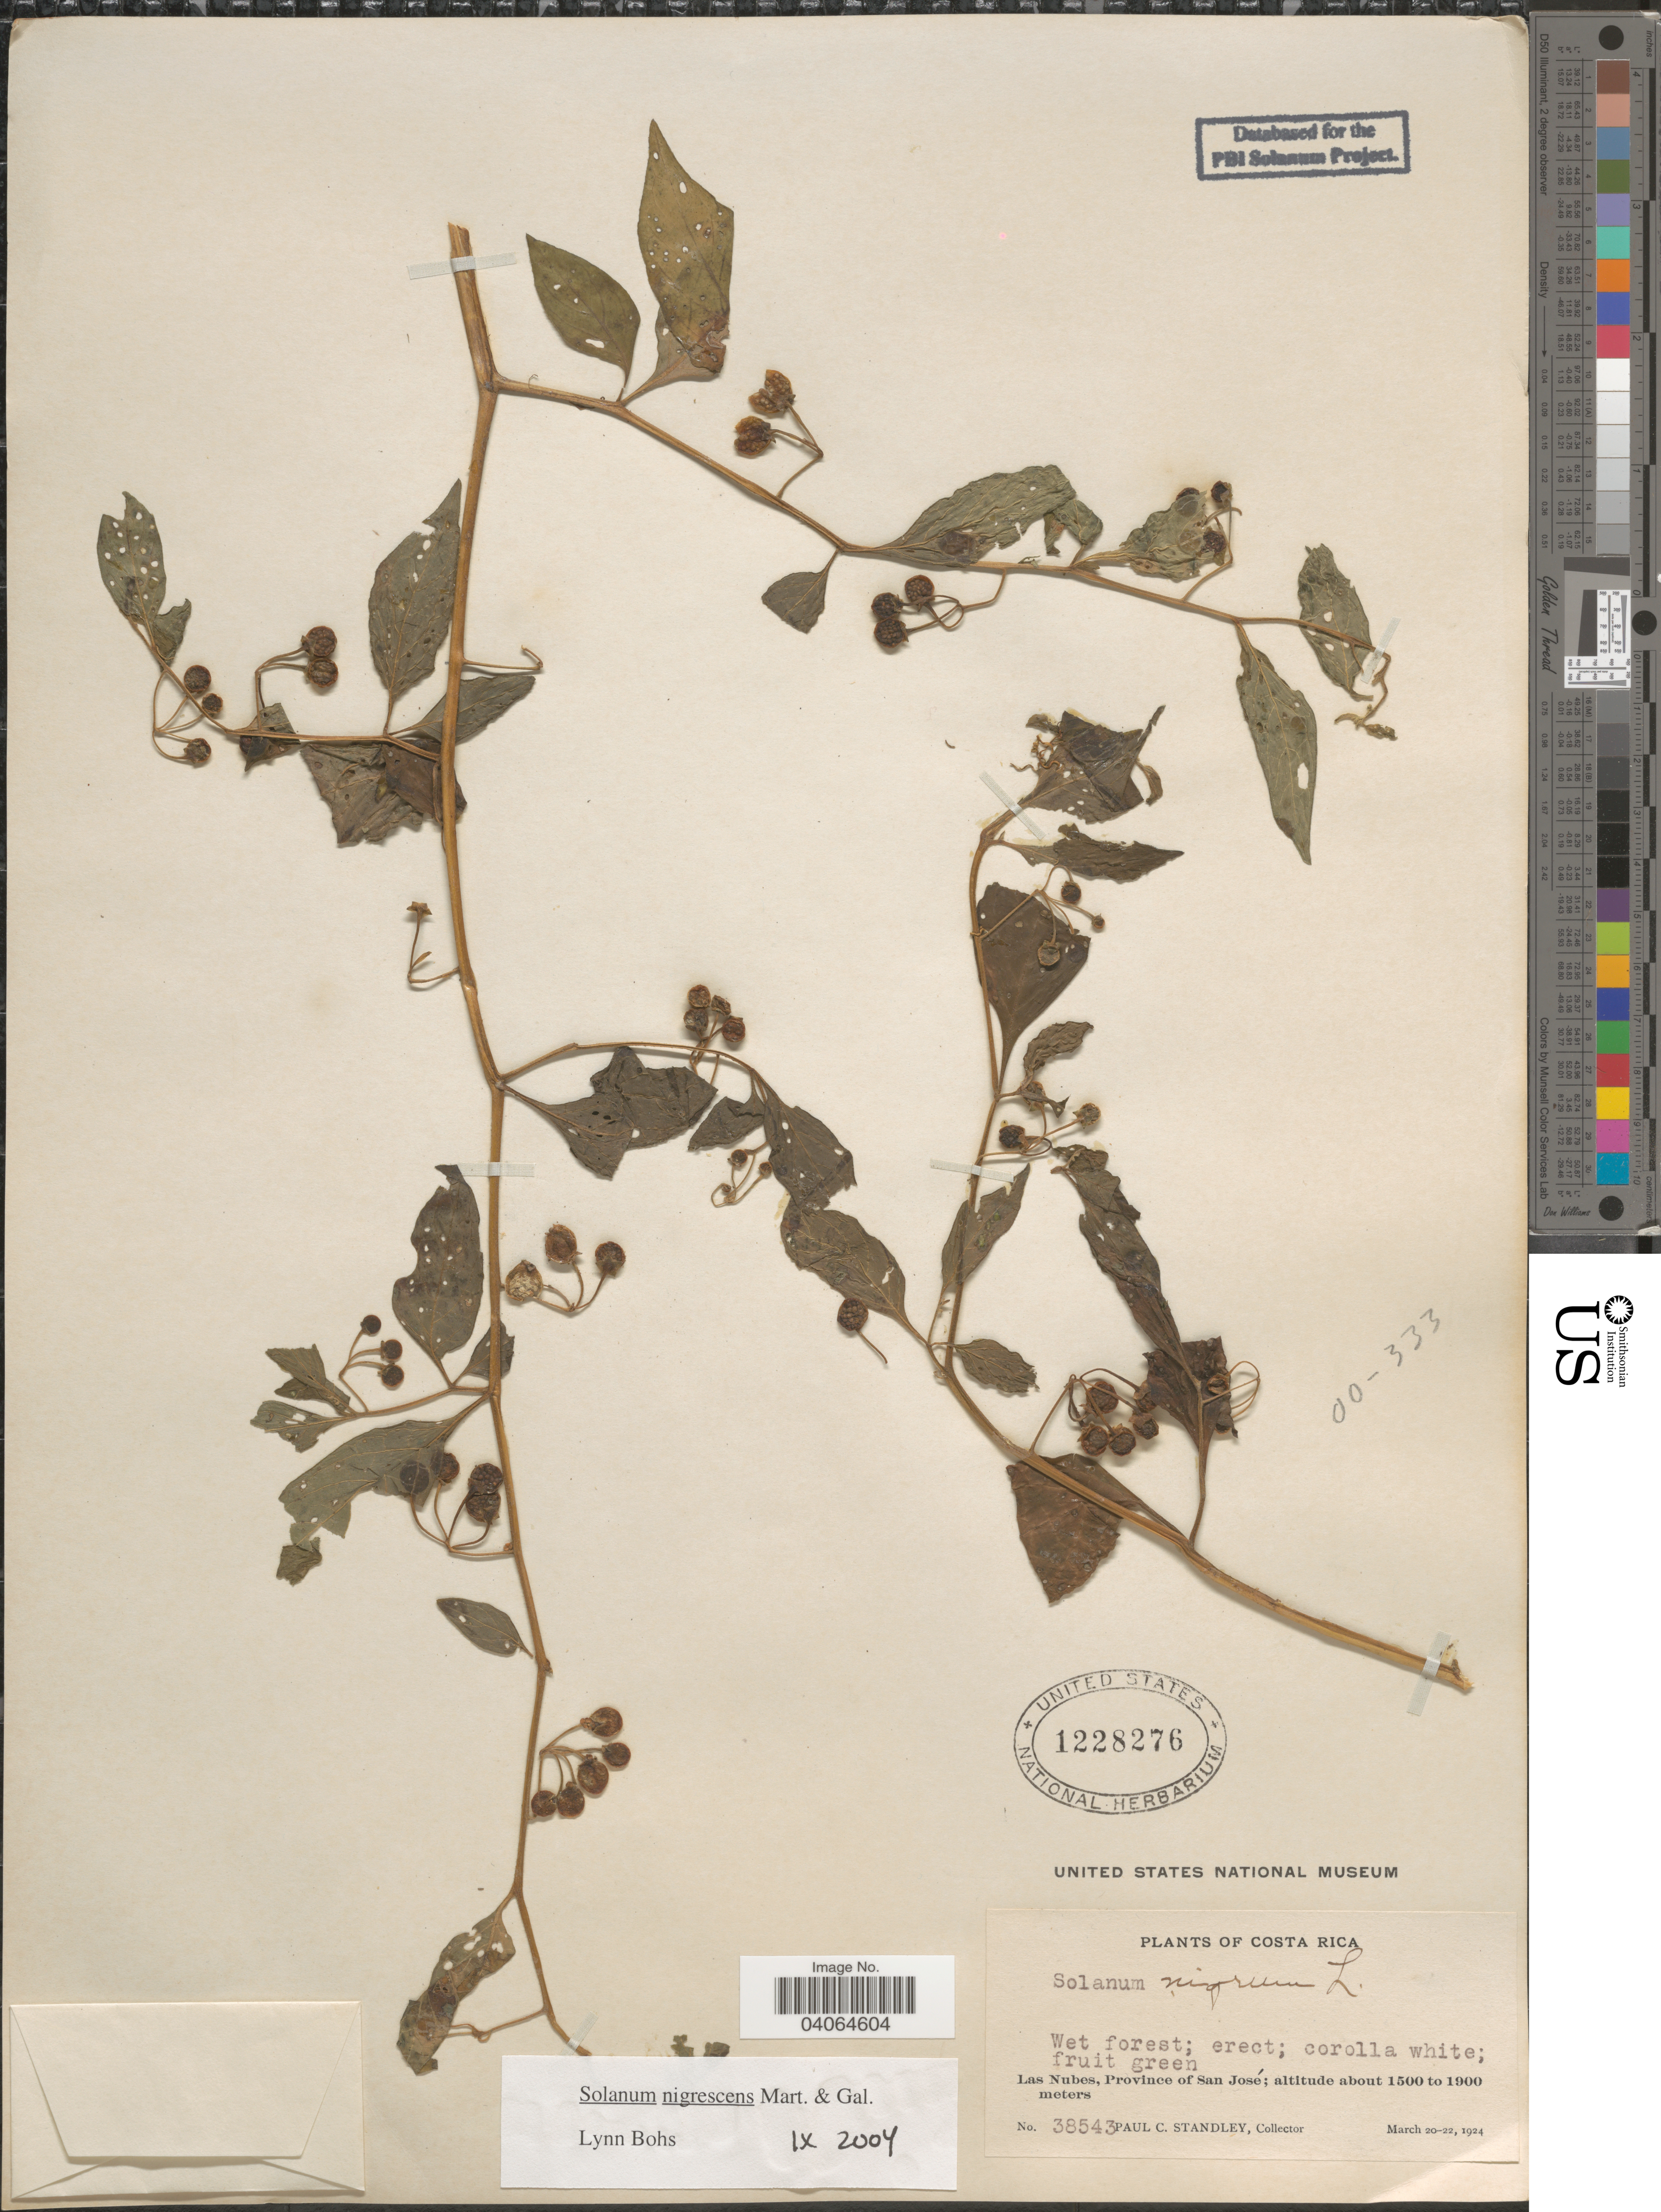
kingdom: Plantae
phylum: Tracheophyta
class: Magnoliopsida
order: Solanales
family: Solanaceae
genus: Solanum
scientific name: Solanum nigrescens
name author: M. Martens & Galeotti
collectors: P. C. Standley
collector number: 38543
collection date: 1924-03-20/1924-03-22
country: Costa Rica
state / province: San José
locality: Las Nubes.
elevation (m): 1500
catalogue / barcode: US 1228276